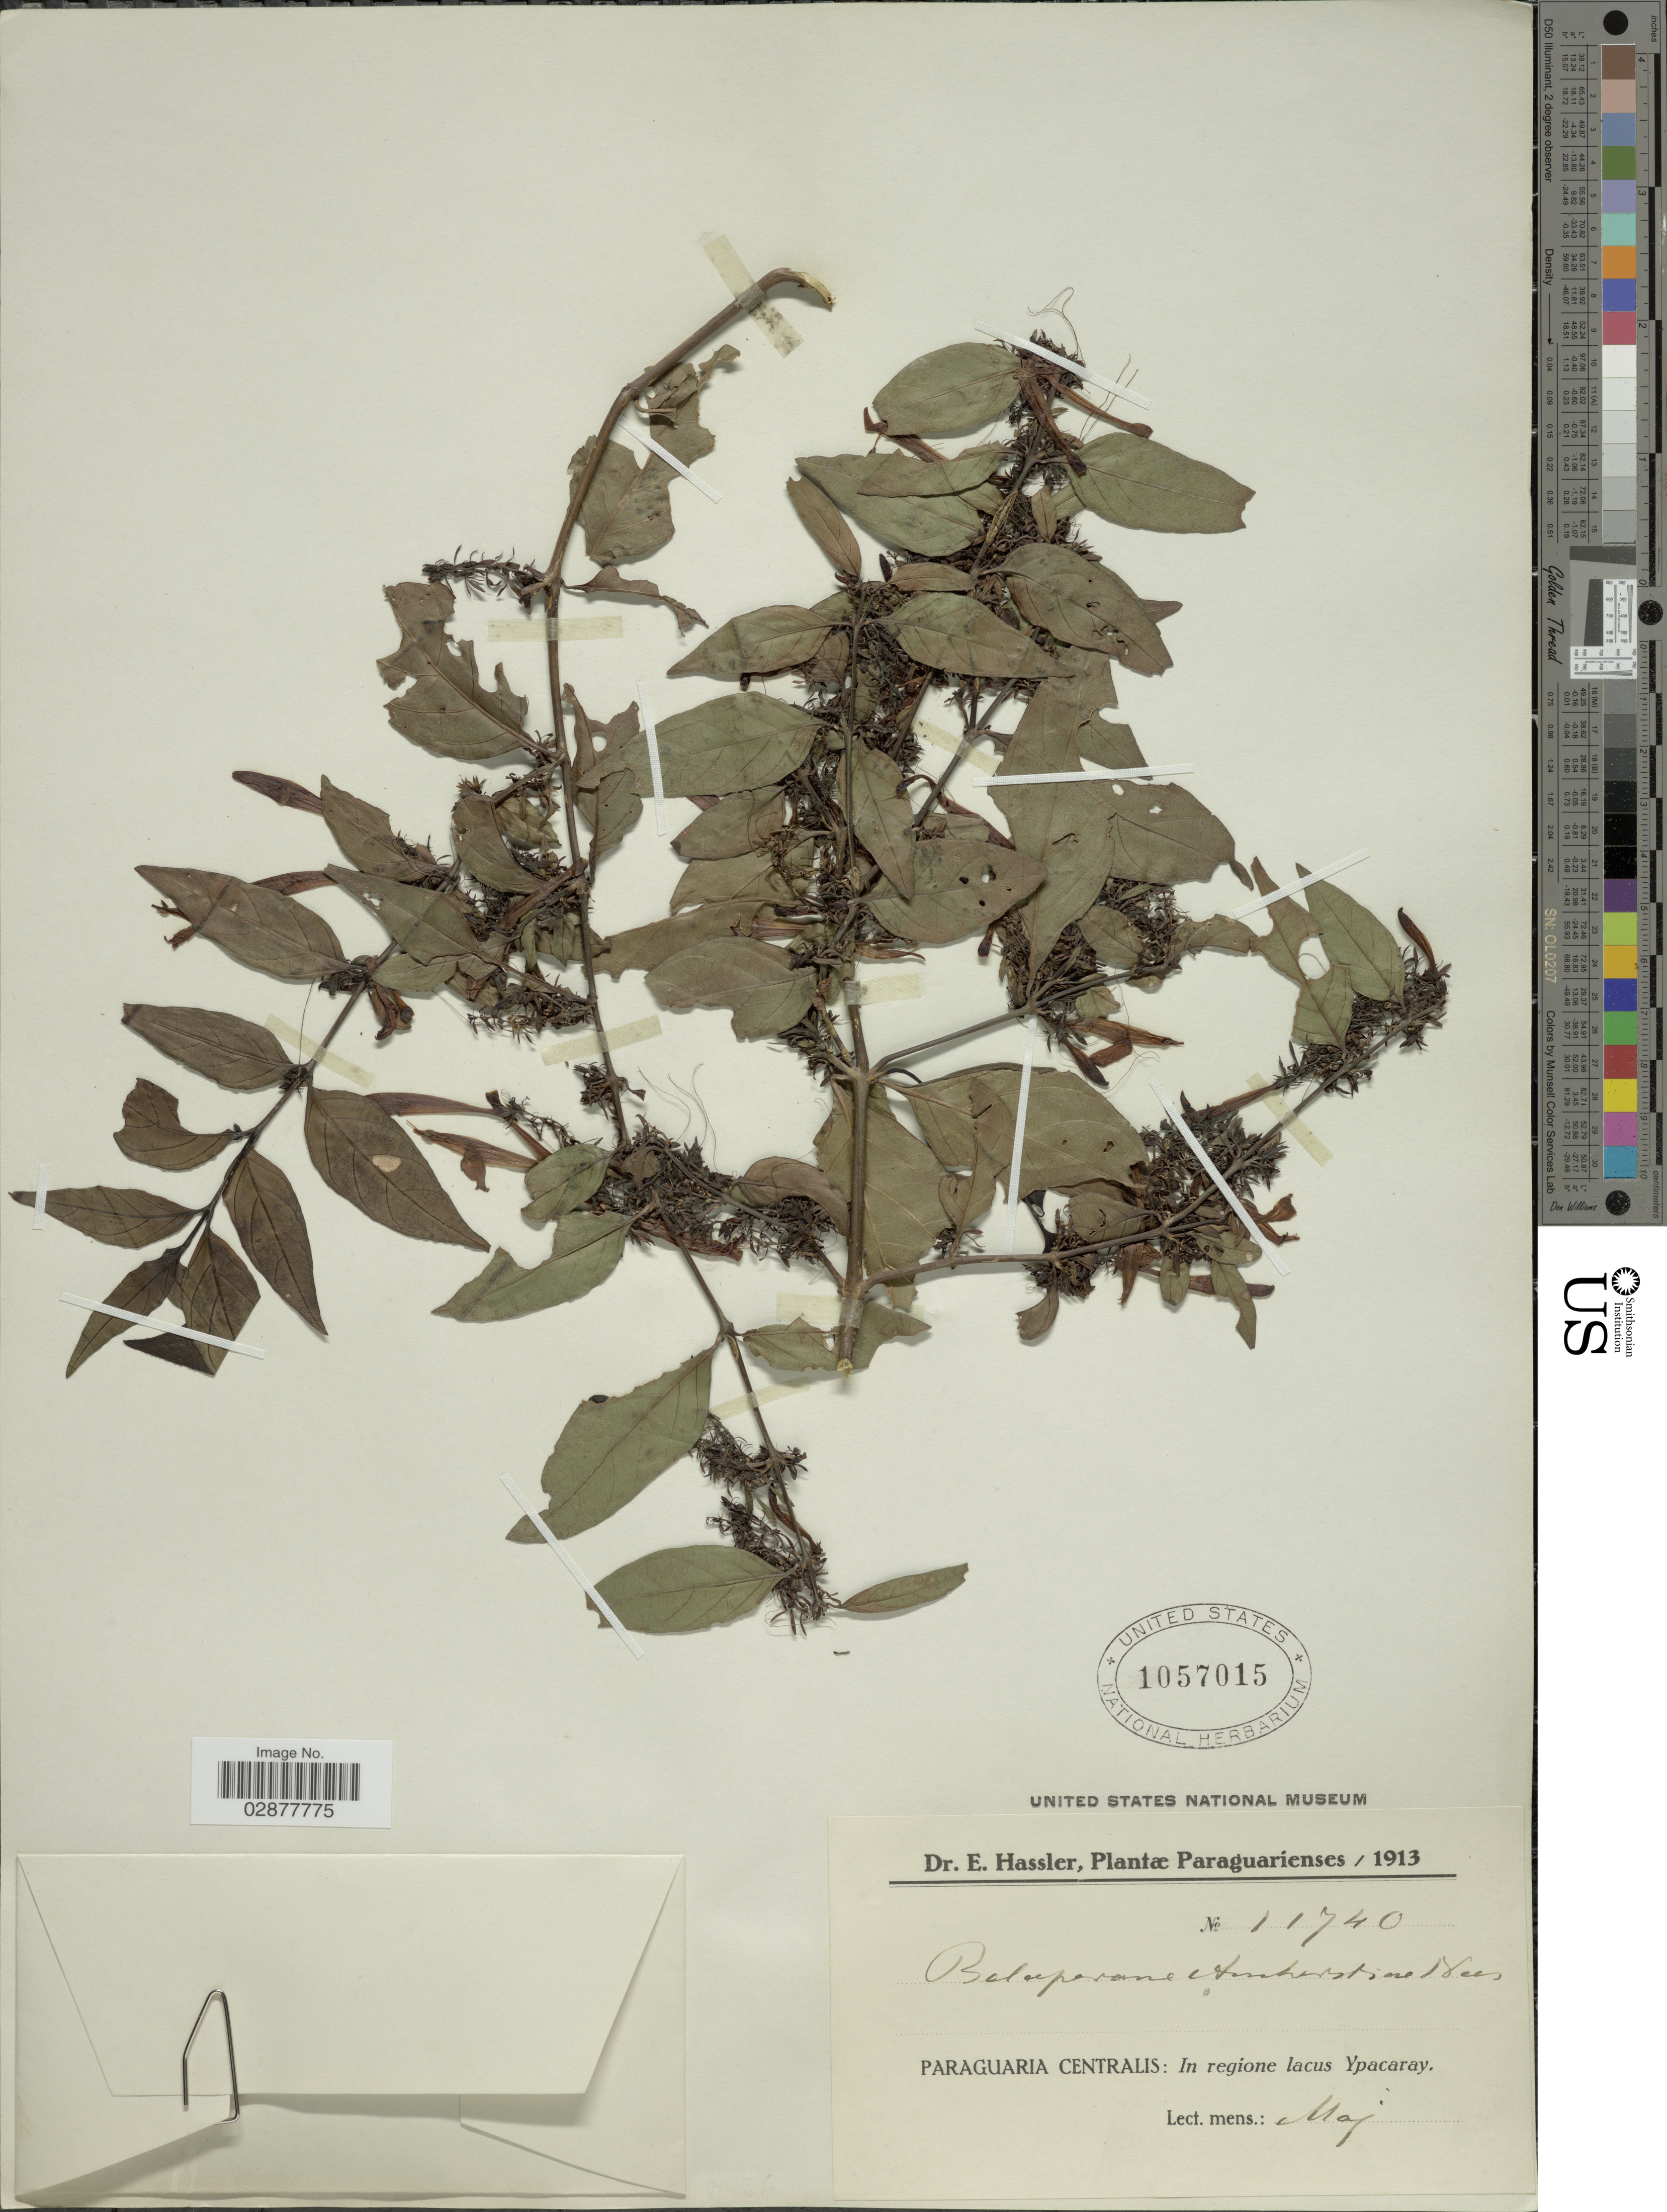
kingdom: Plantae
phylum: Tracheophyta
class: Magnoliopsida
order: Lamiales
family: Acanthaceae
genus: Justicia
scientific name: Justicia brasiliana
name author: Roth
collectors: E. Hassler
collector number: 11740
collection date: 1913-05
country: Paraguay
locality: Paraguaria Centralis: In regione lacus Ypacaray.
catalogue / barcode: US 1057015